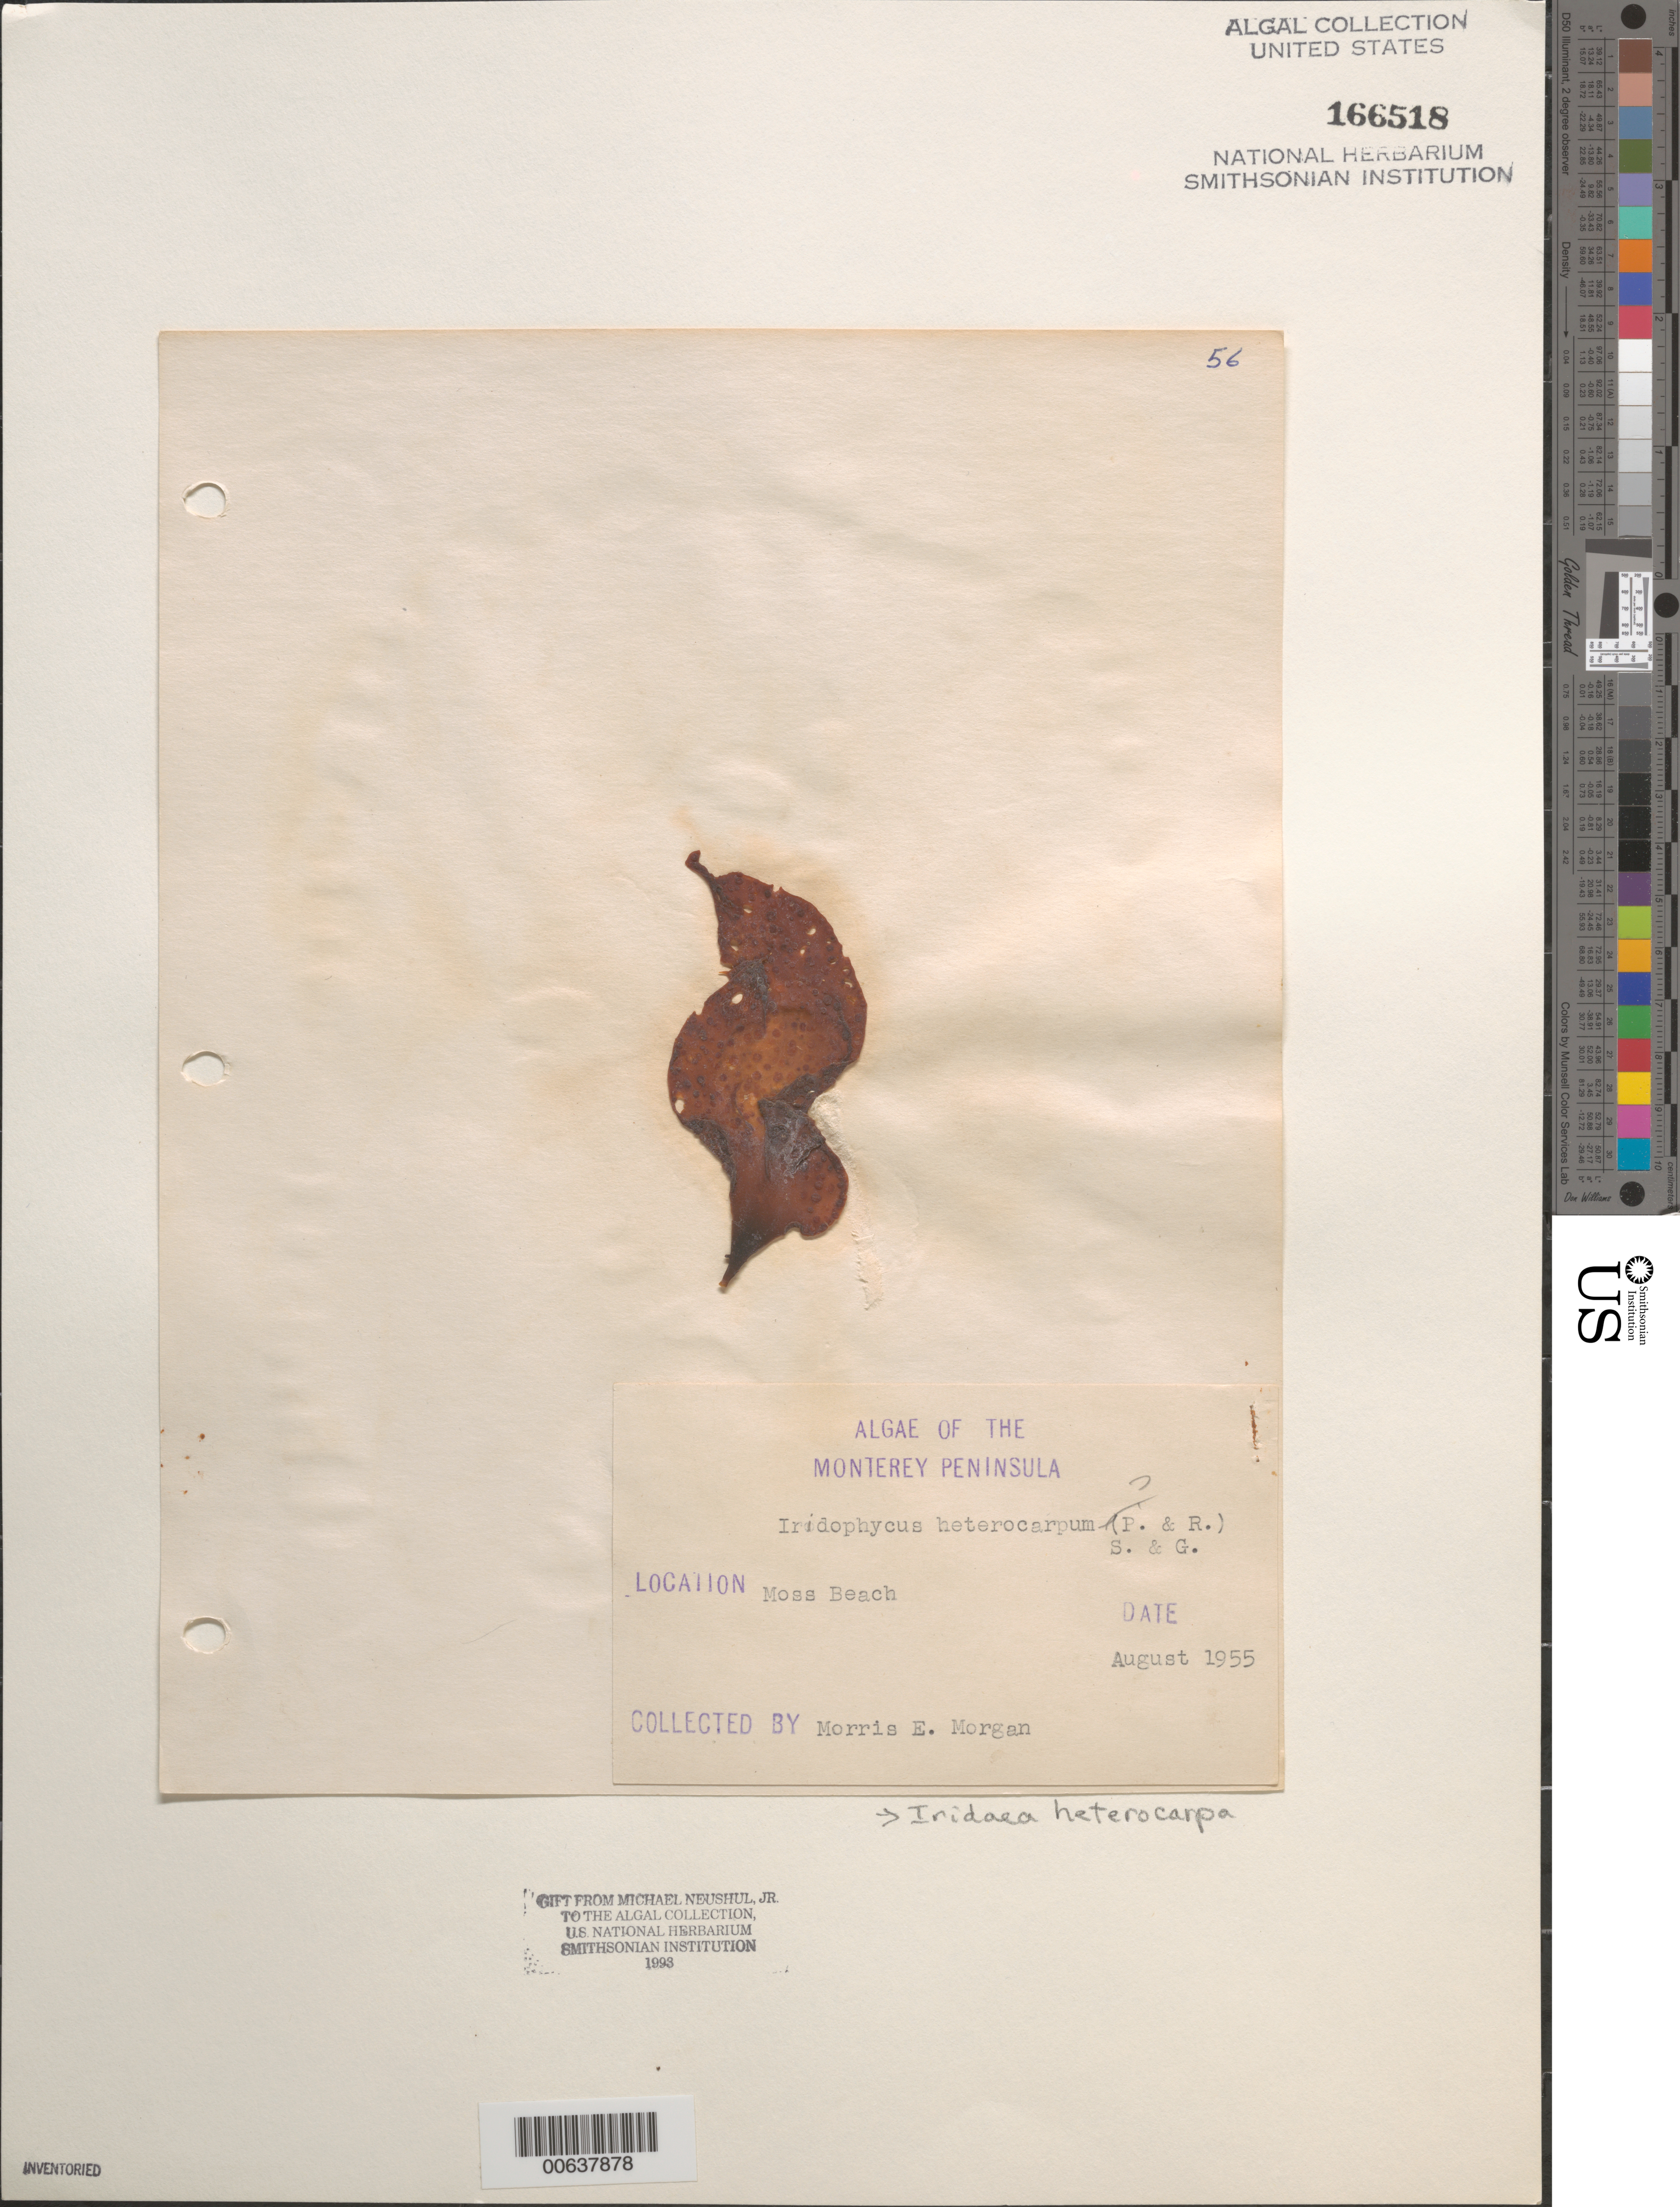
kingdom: Plantae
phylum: Rhodophyta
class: Florideophyceae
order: Gigartinales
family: Gigartinaceae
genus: Chondrus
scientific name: Chondrus crispus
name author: Stackh.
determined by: Algae name updating Project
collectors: M. Morgan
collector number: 56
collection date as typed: Aug 1955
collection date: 1955-08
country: United States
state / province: California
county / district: Monterey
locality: Moss Beach, Monterey Peninsula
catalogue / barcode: US 166518